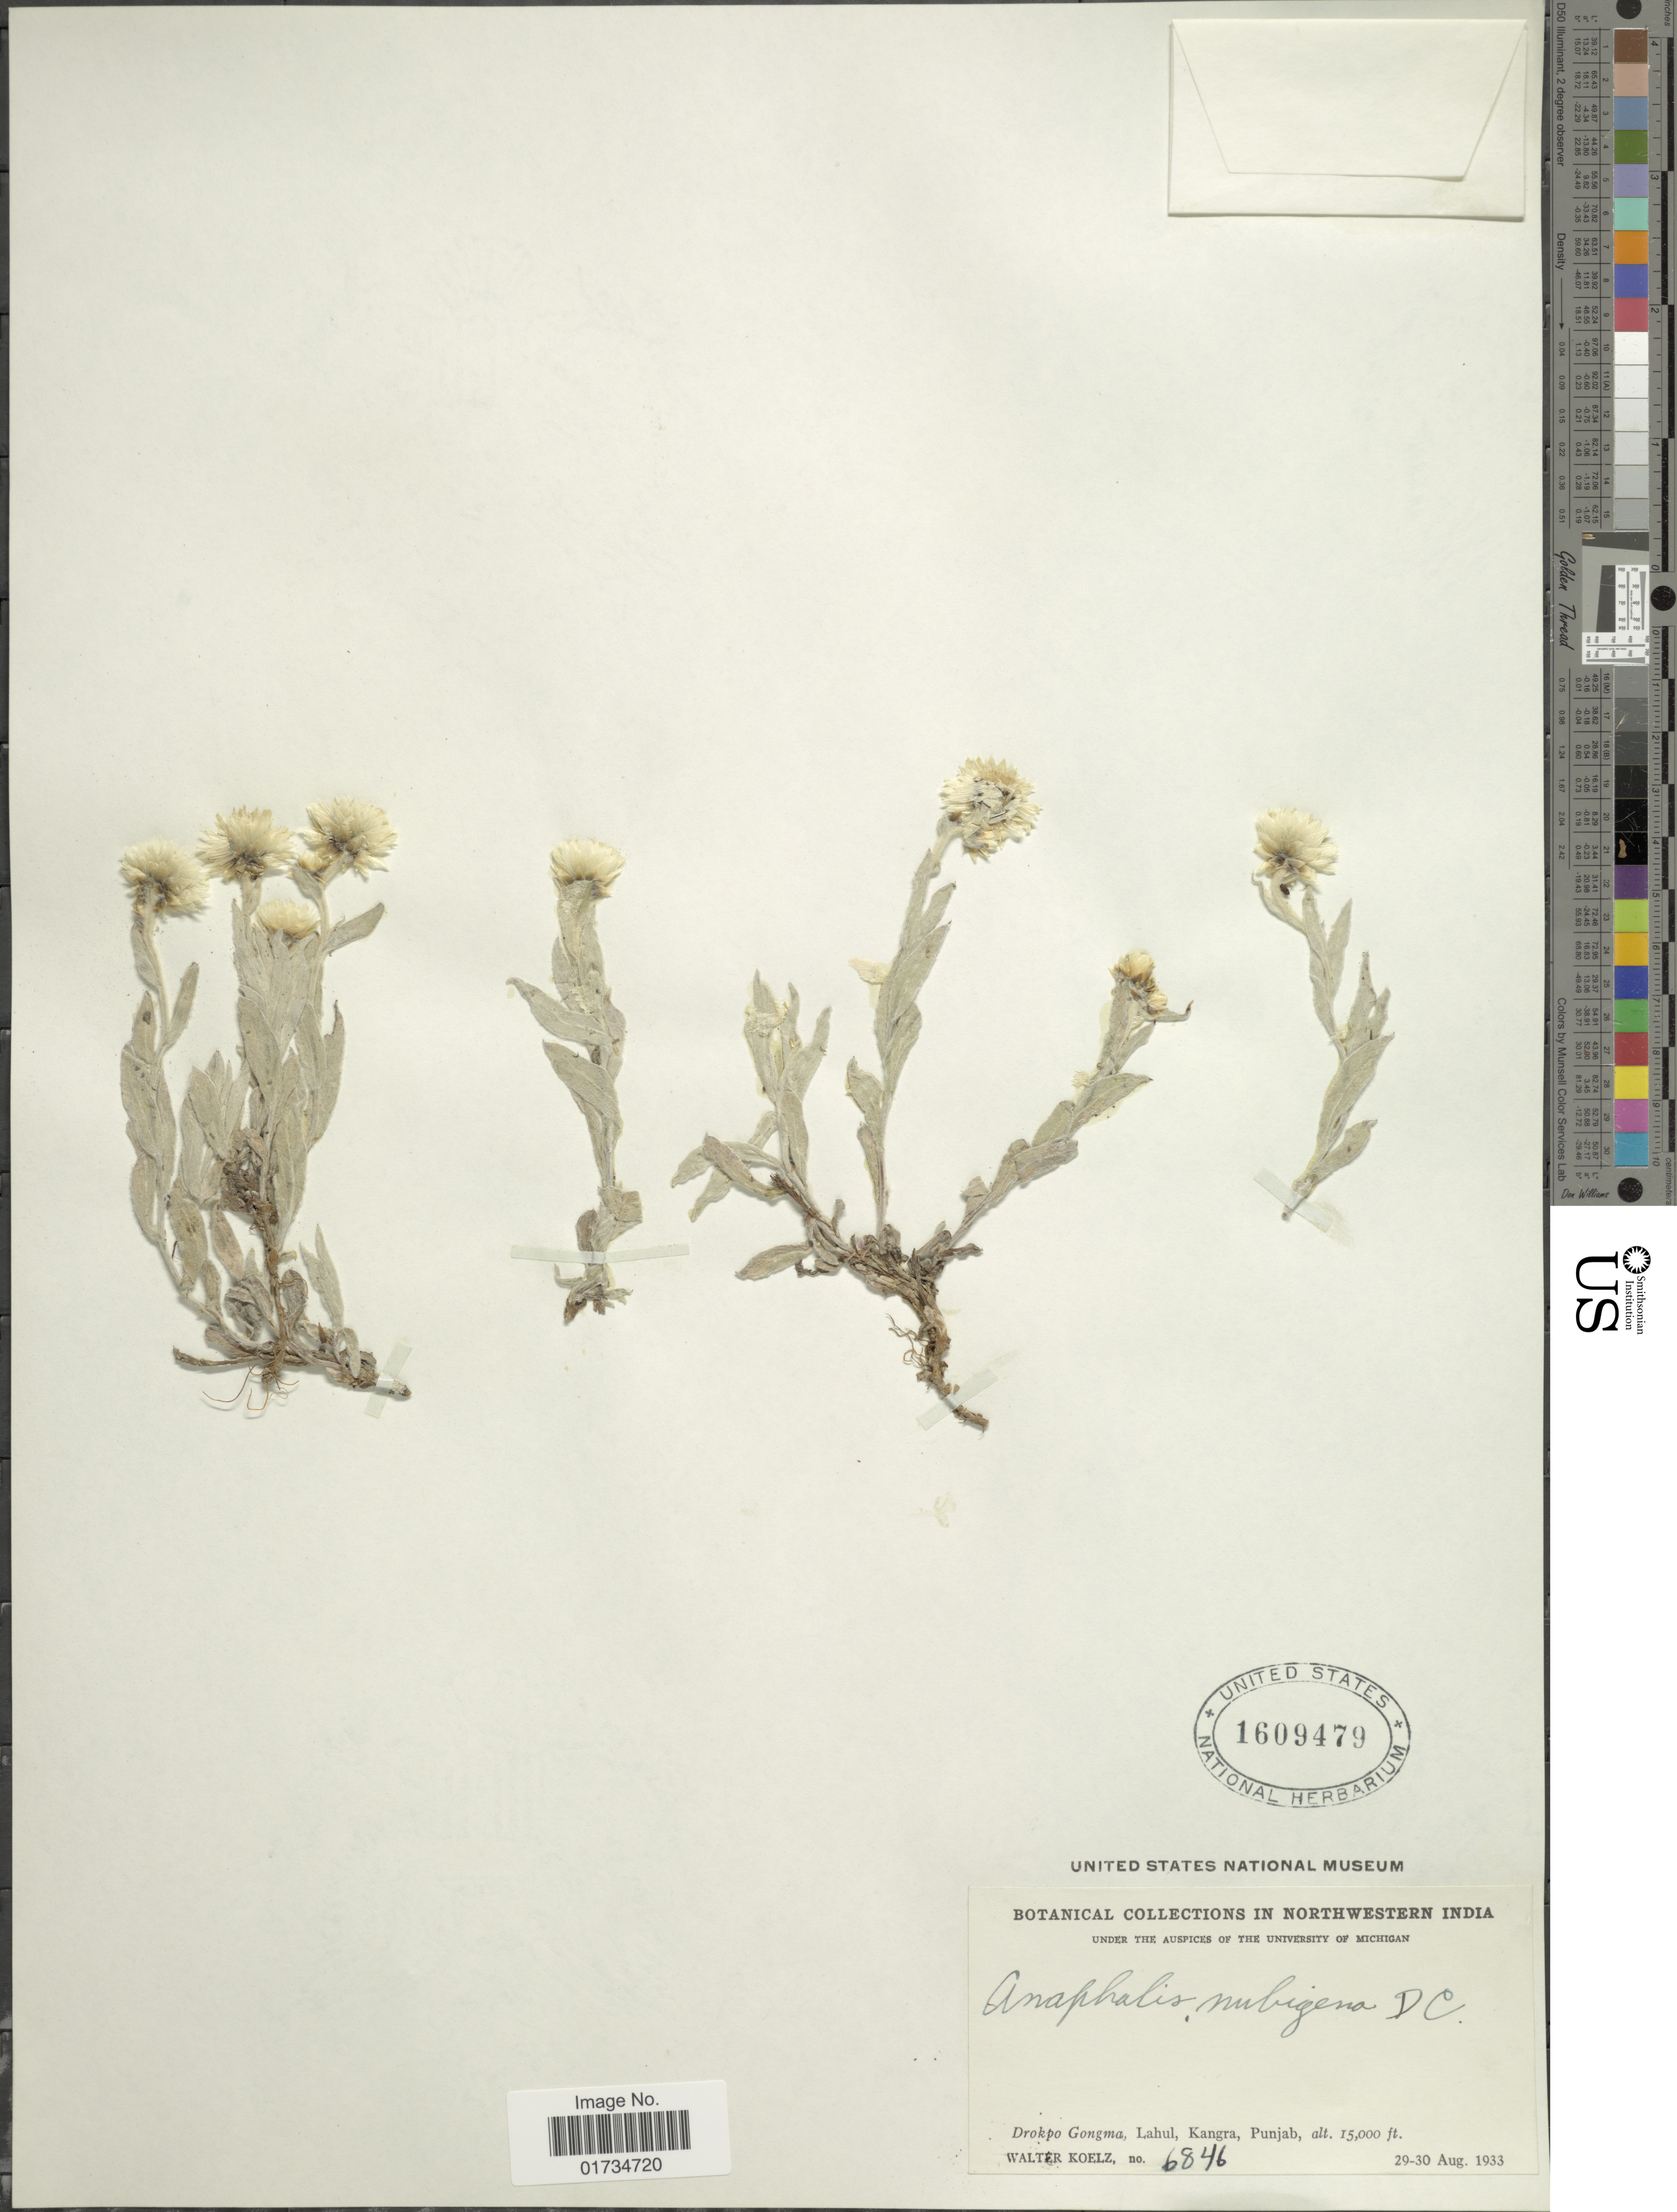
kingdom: Plantae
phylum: Tracheophyta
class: Magnoliopsida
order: Asterales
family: Asteraceae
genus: Anaphalis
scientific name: Anaphalis nubigena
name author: DC.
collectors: W. N. Koelz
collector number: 6846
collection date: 1933-08-29/1933-08-30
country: India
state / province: Himachal Pradesh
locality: Northwestern India. Drokpo Gongma, Lahul, Kangra, Punjab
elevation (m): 4572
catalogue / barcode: US 1609479